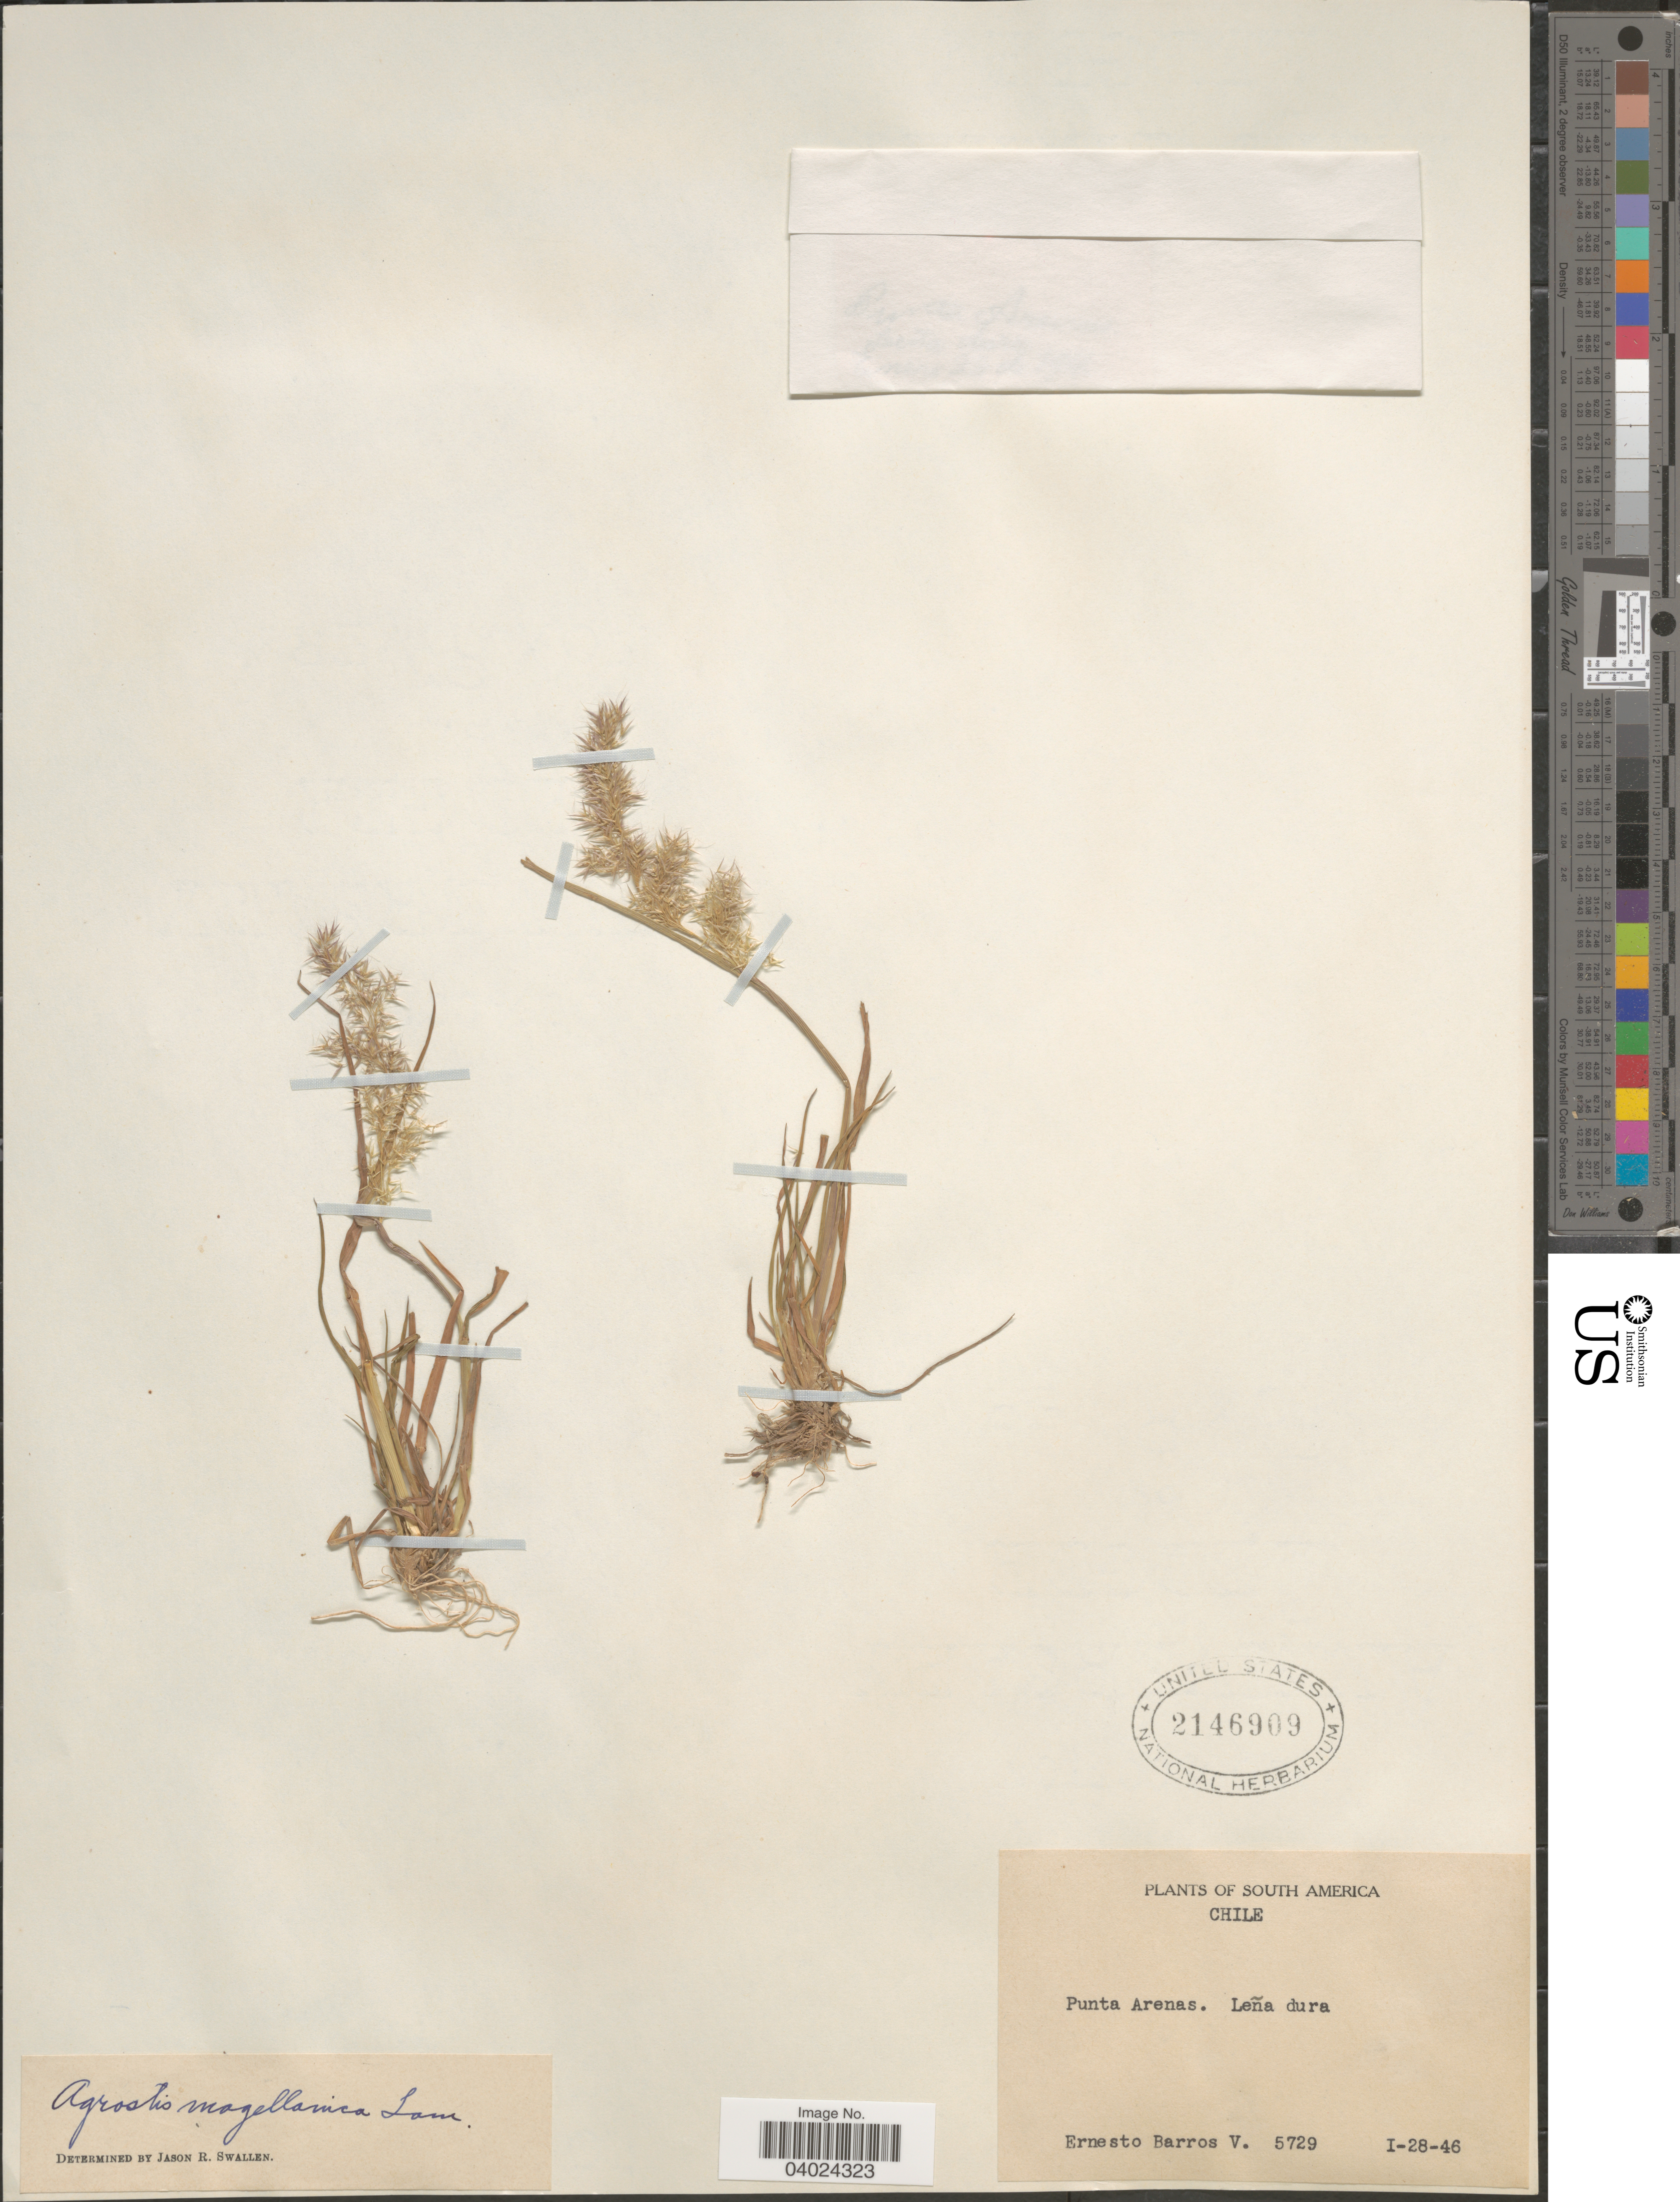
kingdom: Plantae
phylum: Tracheophyta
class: Liliopsida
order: Poales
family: Poaceae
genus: Agrostis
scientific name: Agrostis magellanica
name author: Lam.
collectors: E. Barros V.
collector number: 5729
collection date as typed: Transcribed d/m/y: 28/1/46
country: Chile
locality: Punta Arenas. Leña Dura.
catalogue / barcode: US 2146909